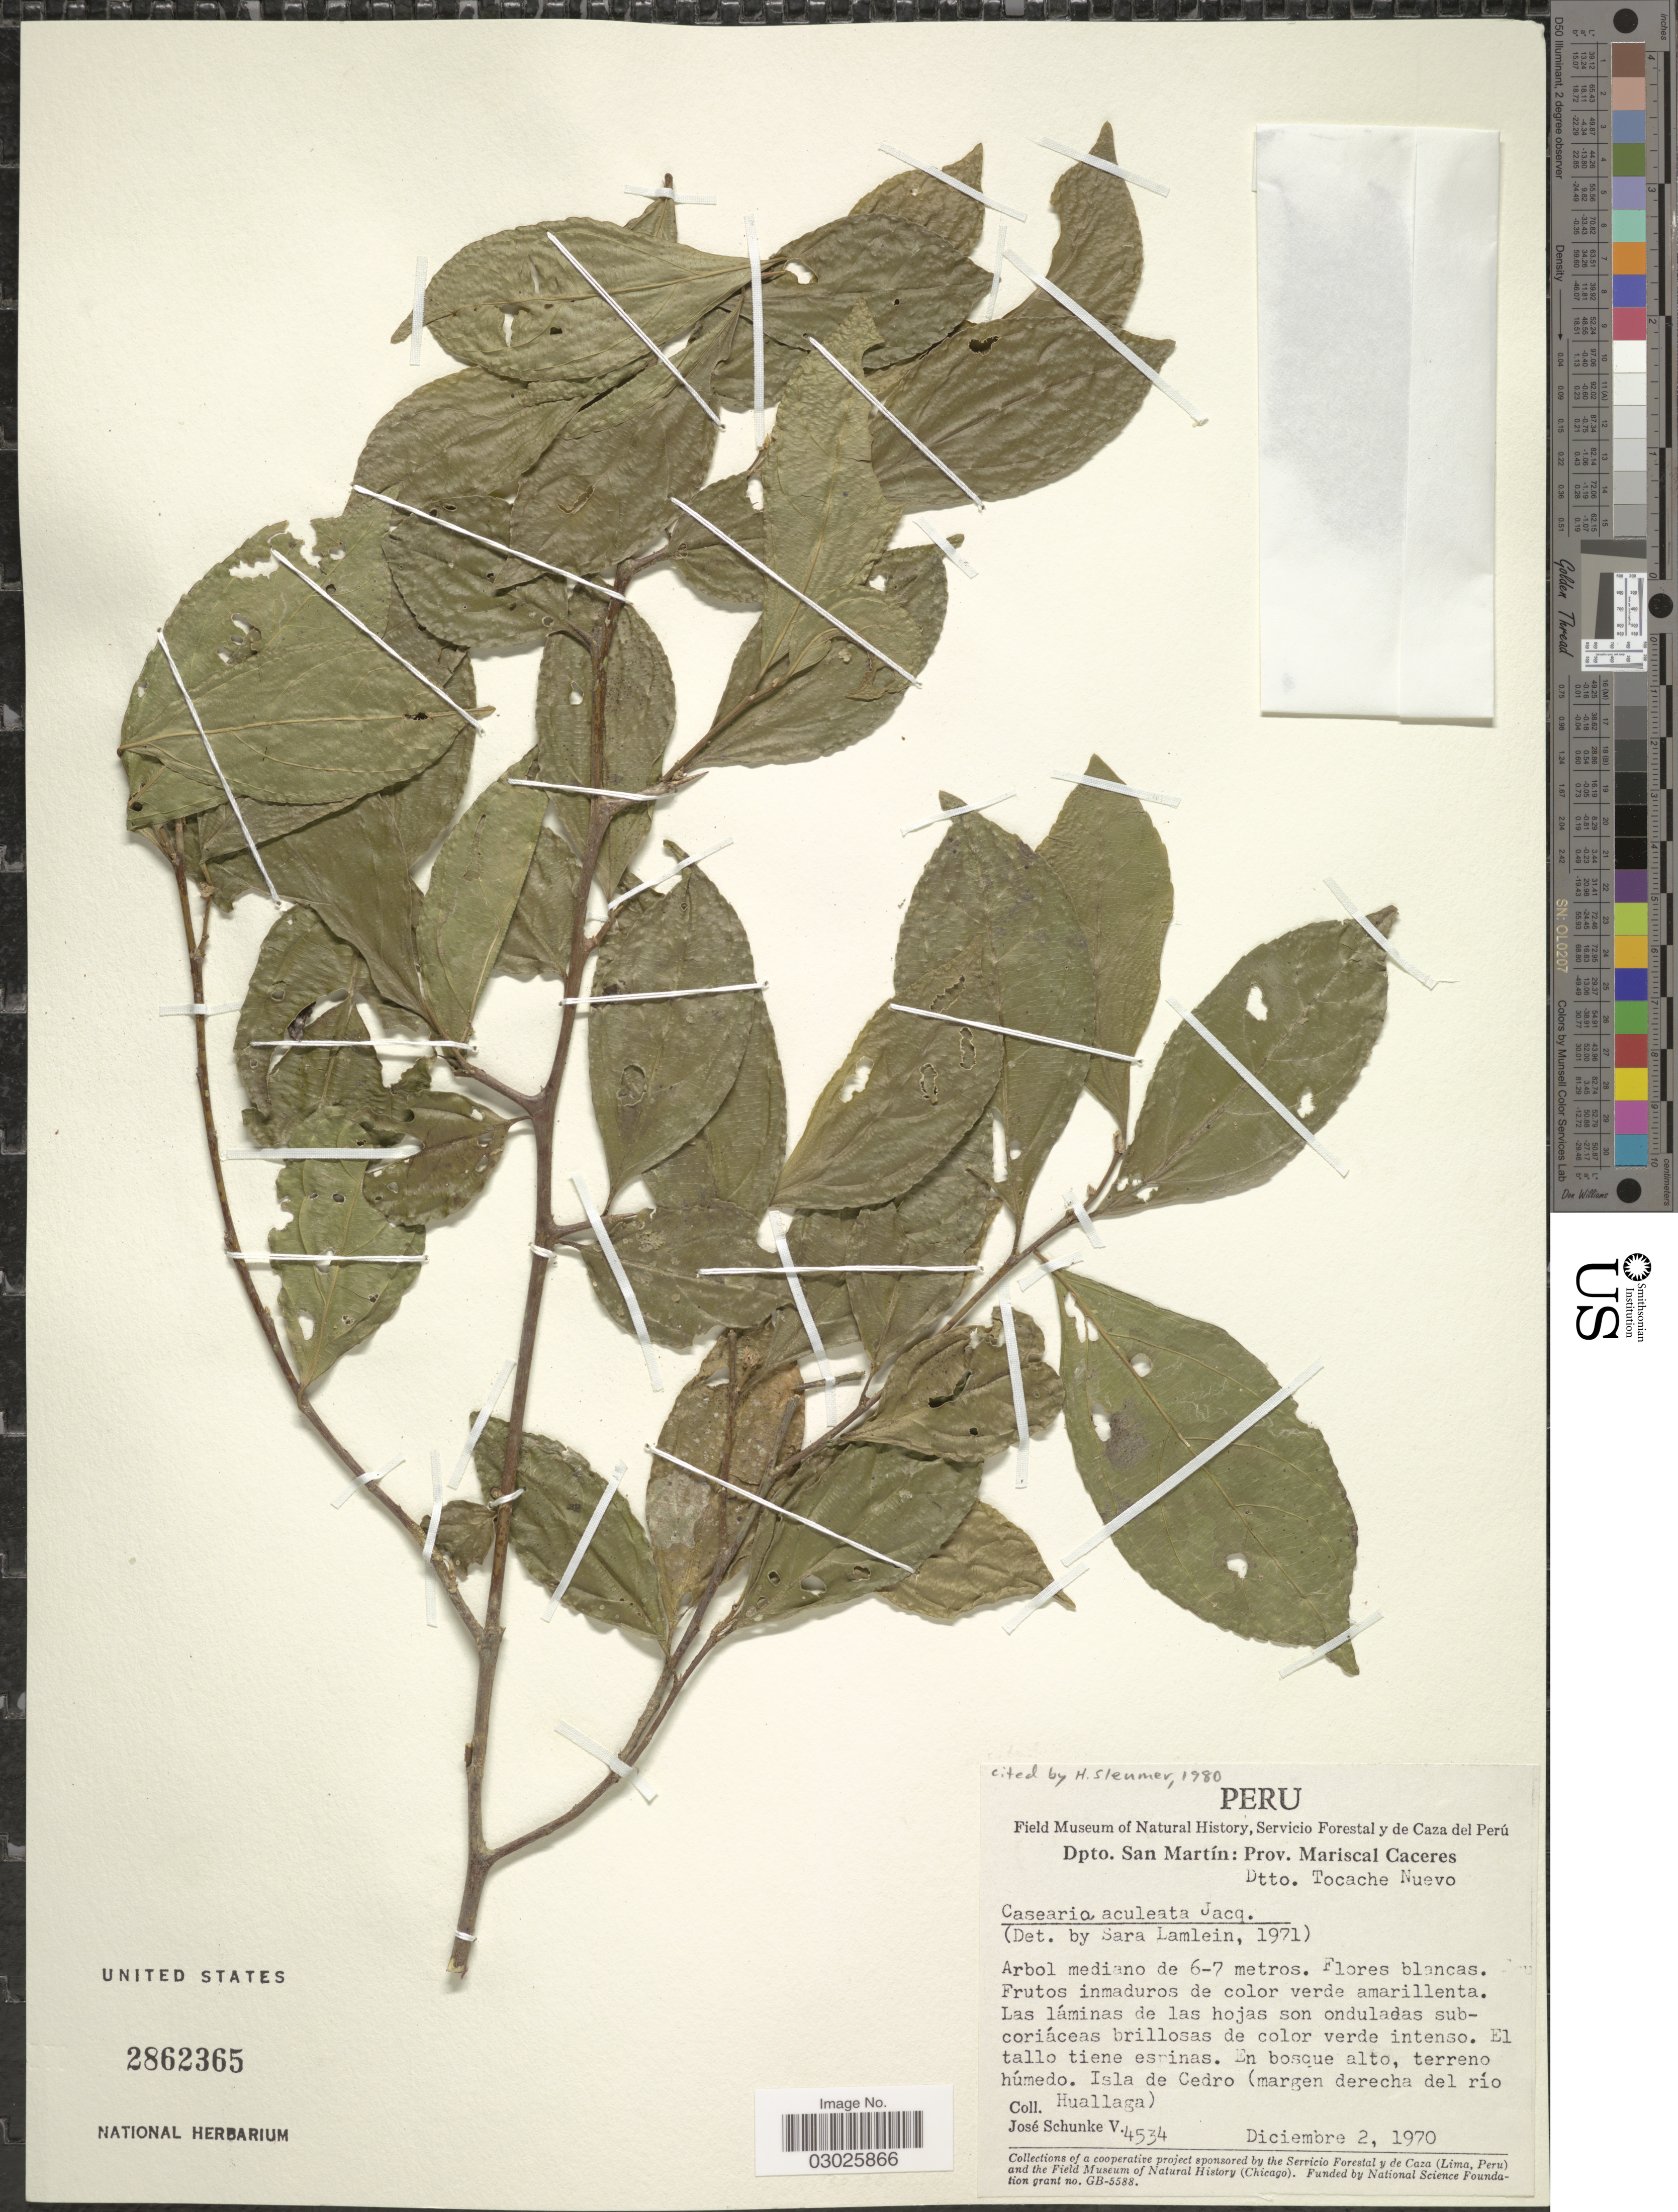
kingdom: Plantae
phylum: Tracheophyta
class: Magnoliopsida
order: Malpighiales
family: Salicaceae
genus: Casearia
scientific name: Casearia aculeata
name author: Jacq.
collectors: J. Schunke Vigo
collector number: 4534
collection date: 1970-12-02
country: Peru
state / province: San Martín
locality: Dpto. San Martín: Prov. Mariscal Caceres. Dtto. Tocache Nuevo. Isla de Cedro (margen derecha del río Huallaga).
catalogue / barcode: US 2862365